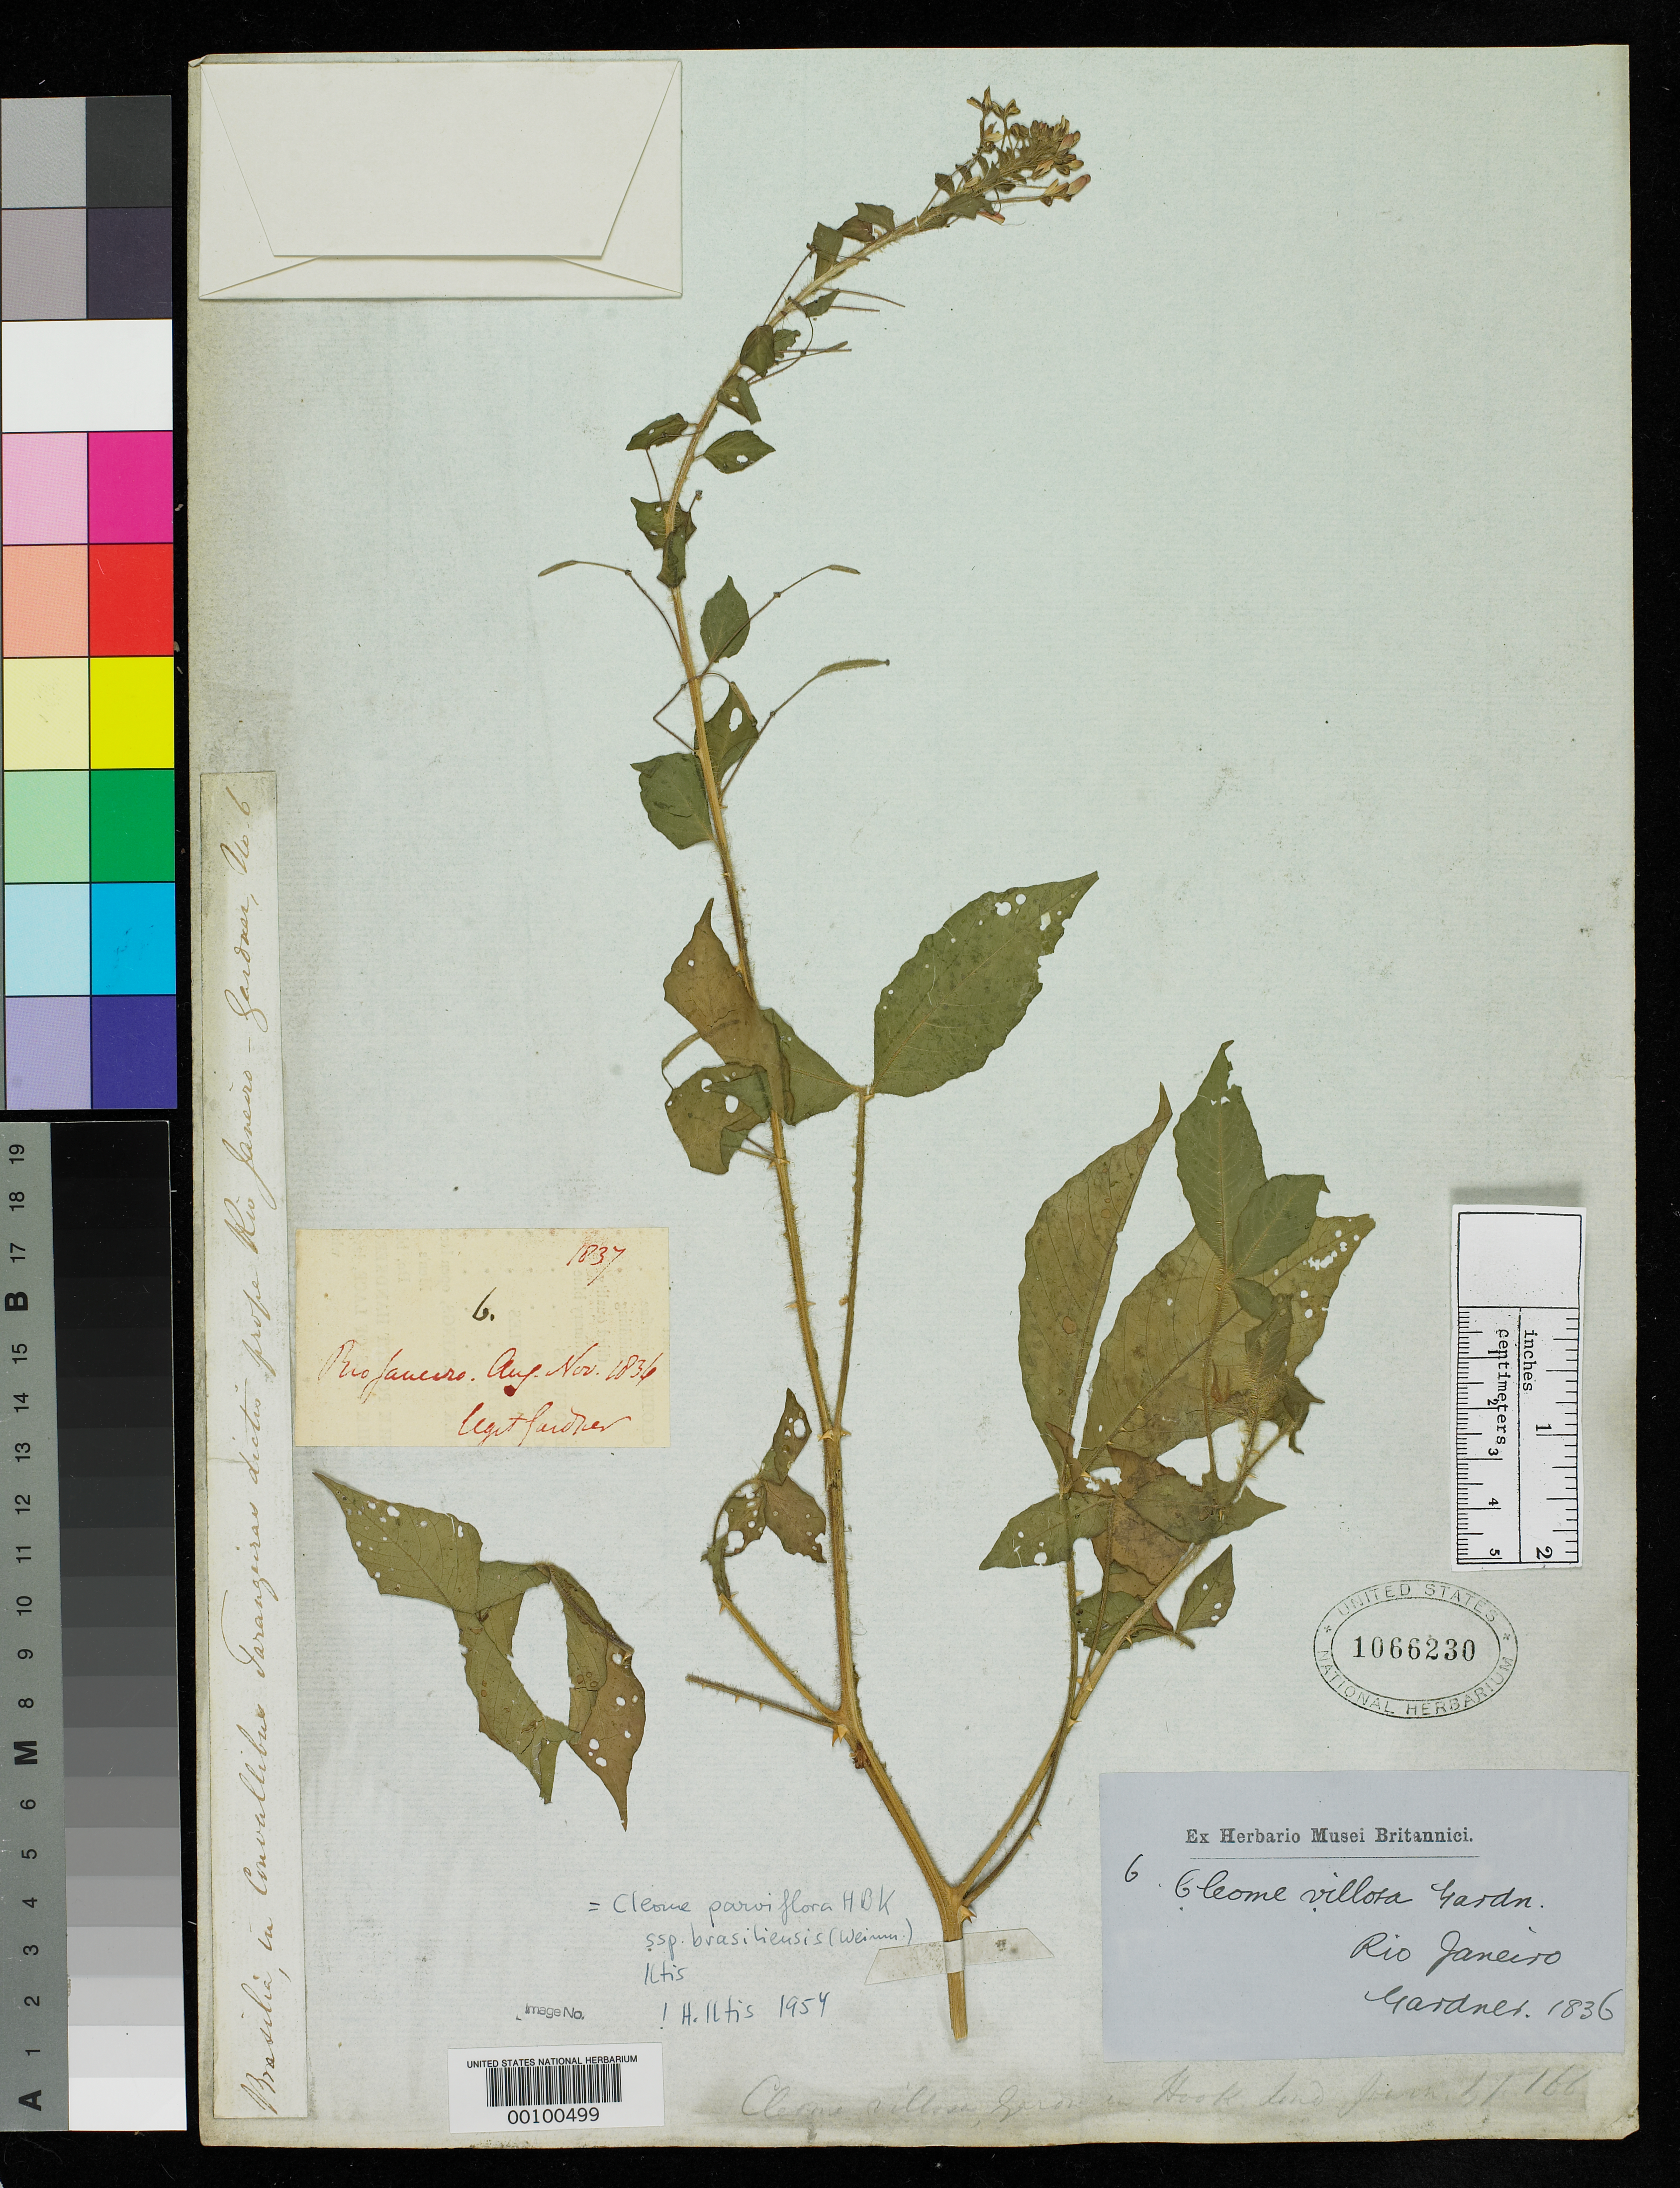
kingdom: Plantae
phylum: Tracheophyta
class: Magnoliopsida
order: Brassicales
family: Cleomaceae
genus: Cleome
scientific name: Cleome villosa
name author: Gardner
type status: Isotype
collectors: G. Gardner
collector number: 6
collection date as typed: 1836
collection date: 1836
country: Brazil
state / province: Rio de Janeiro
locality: Tarangeirs.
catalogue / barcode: US 1066230